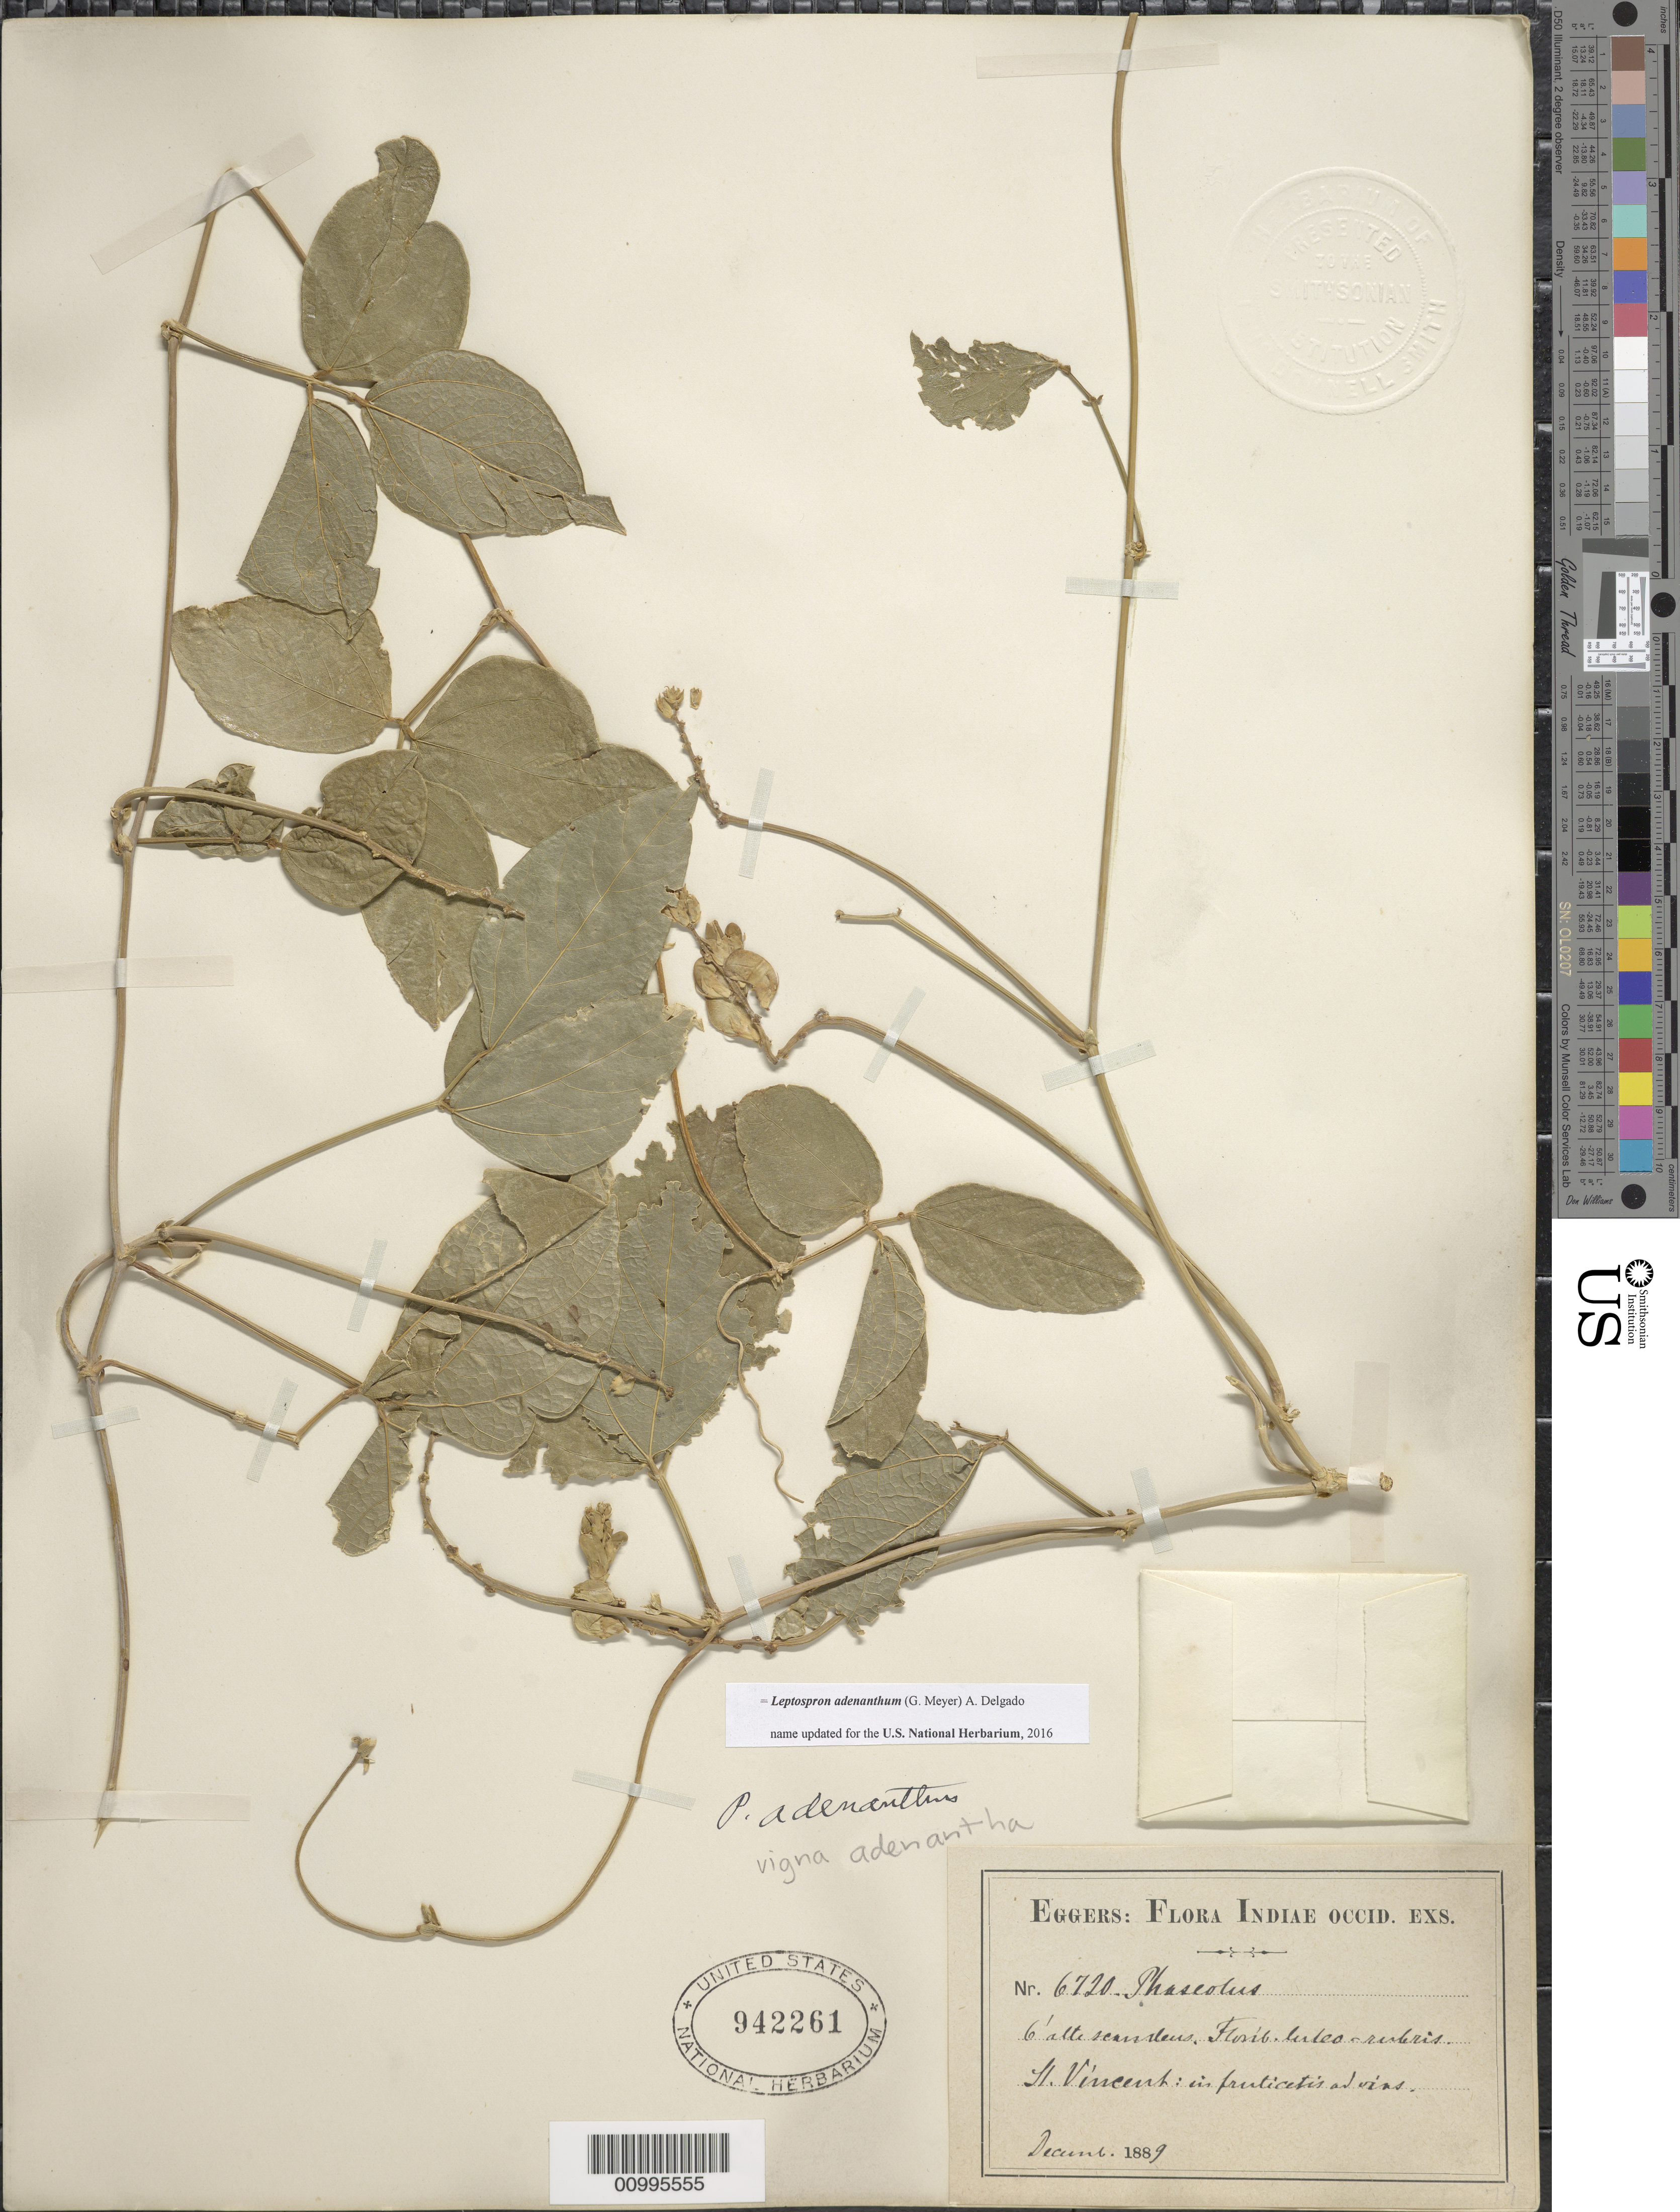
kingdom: Plantae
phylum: Tracheophyta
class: Magnoliopsida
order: Fabales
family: Fabaceae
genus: Leptospron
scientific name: Leptospron adenanthum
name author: (G. Mey.) A. Delgado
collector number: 6720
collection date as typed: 1889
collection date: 1889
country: St. Vincent - Grenadines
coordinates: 0 N, 0 E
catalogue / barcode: US 942261